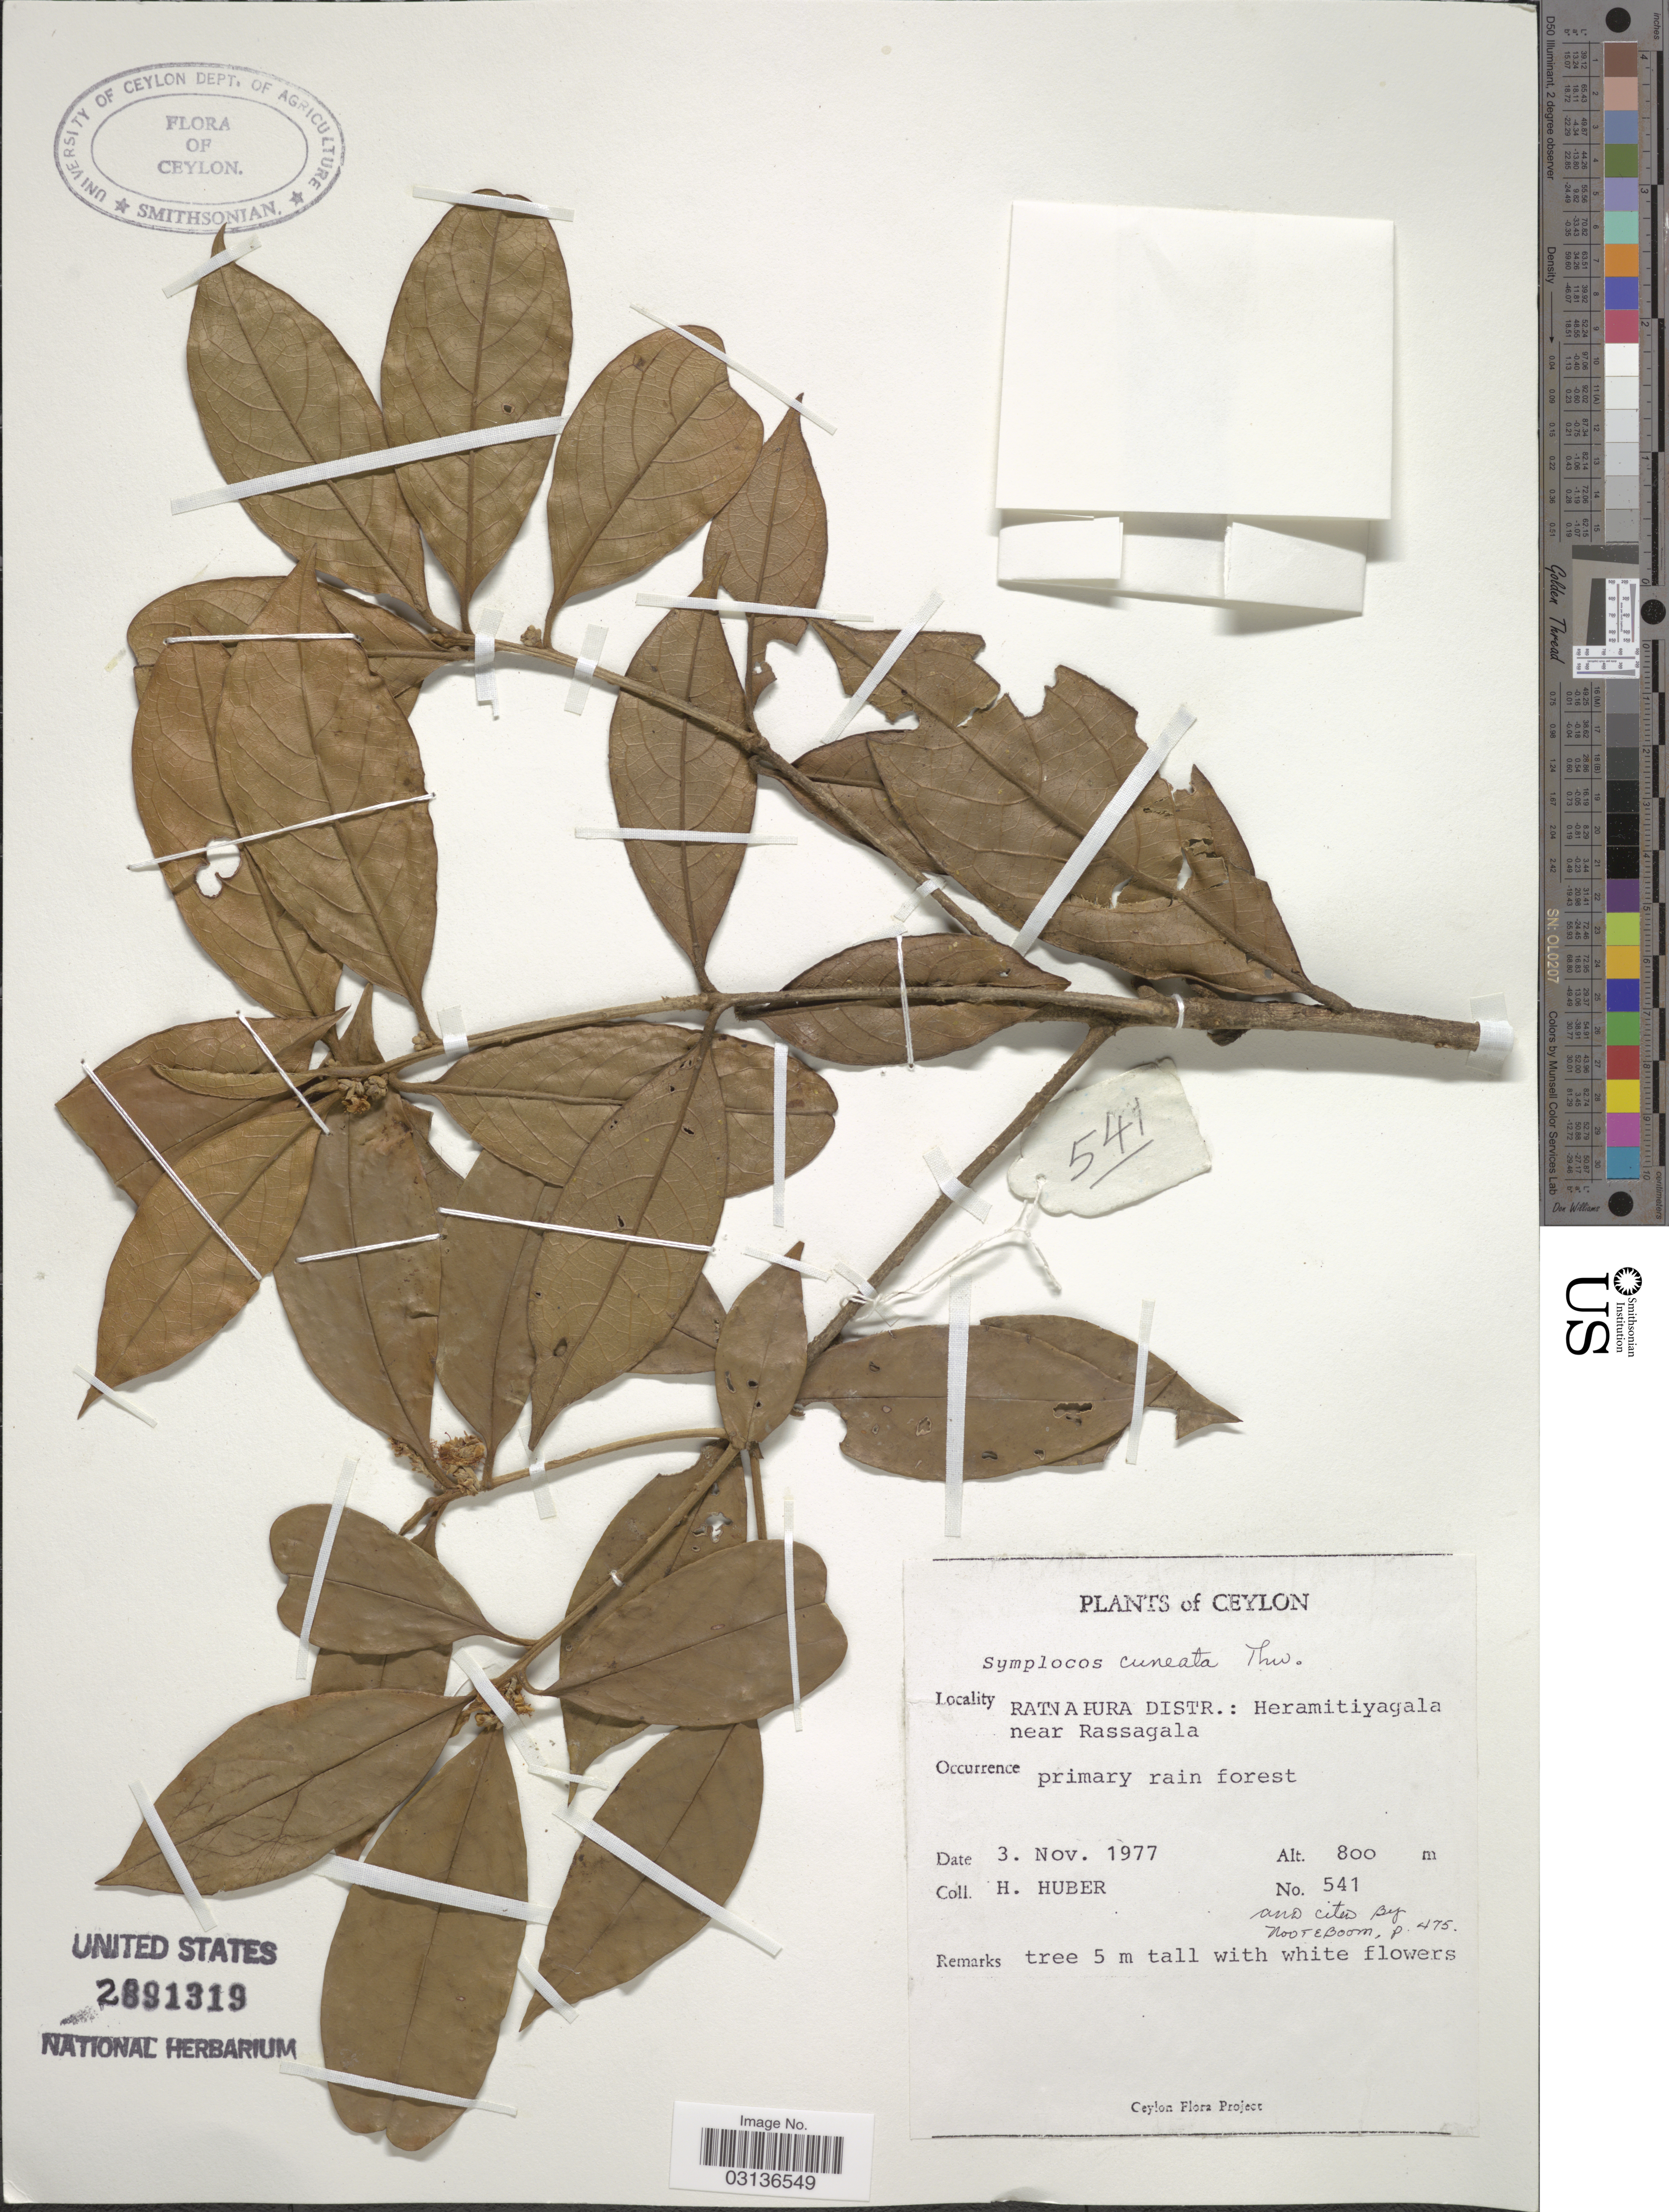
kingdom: Plantae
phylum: Tracheophyta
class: Magnoliopsida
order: Ericales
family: Symplocaceae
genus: Symplocos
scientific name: Symplocos cuneata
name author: Thwaites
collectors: H. Huber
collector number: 541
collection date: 1977-11-03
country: Sri Lanka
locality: Ceylon. Ratnapura Distr.: Heramitiyagala near Rassagala.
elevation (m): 800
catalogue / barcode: US 2891319